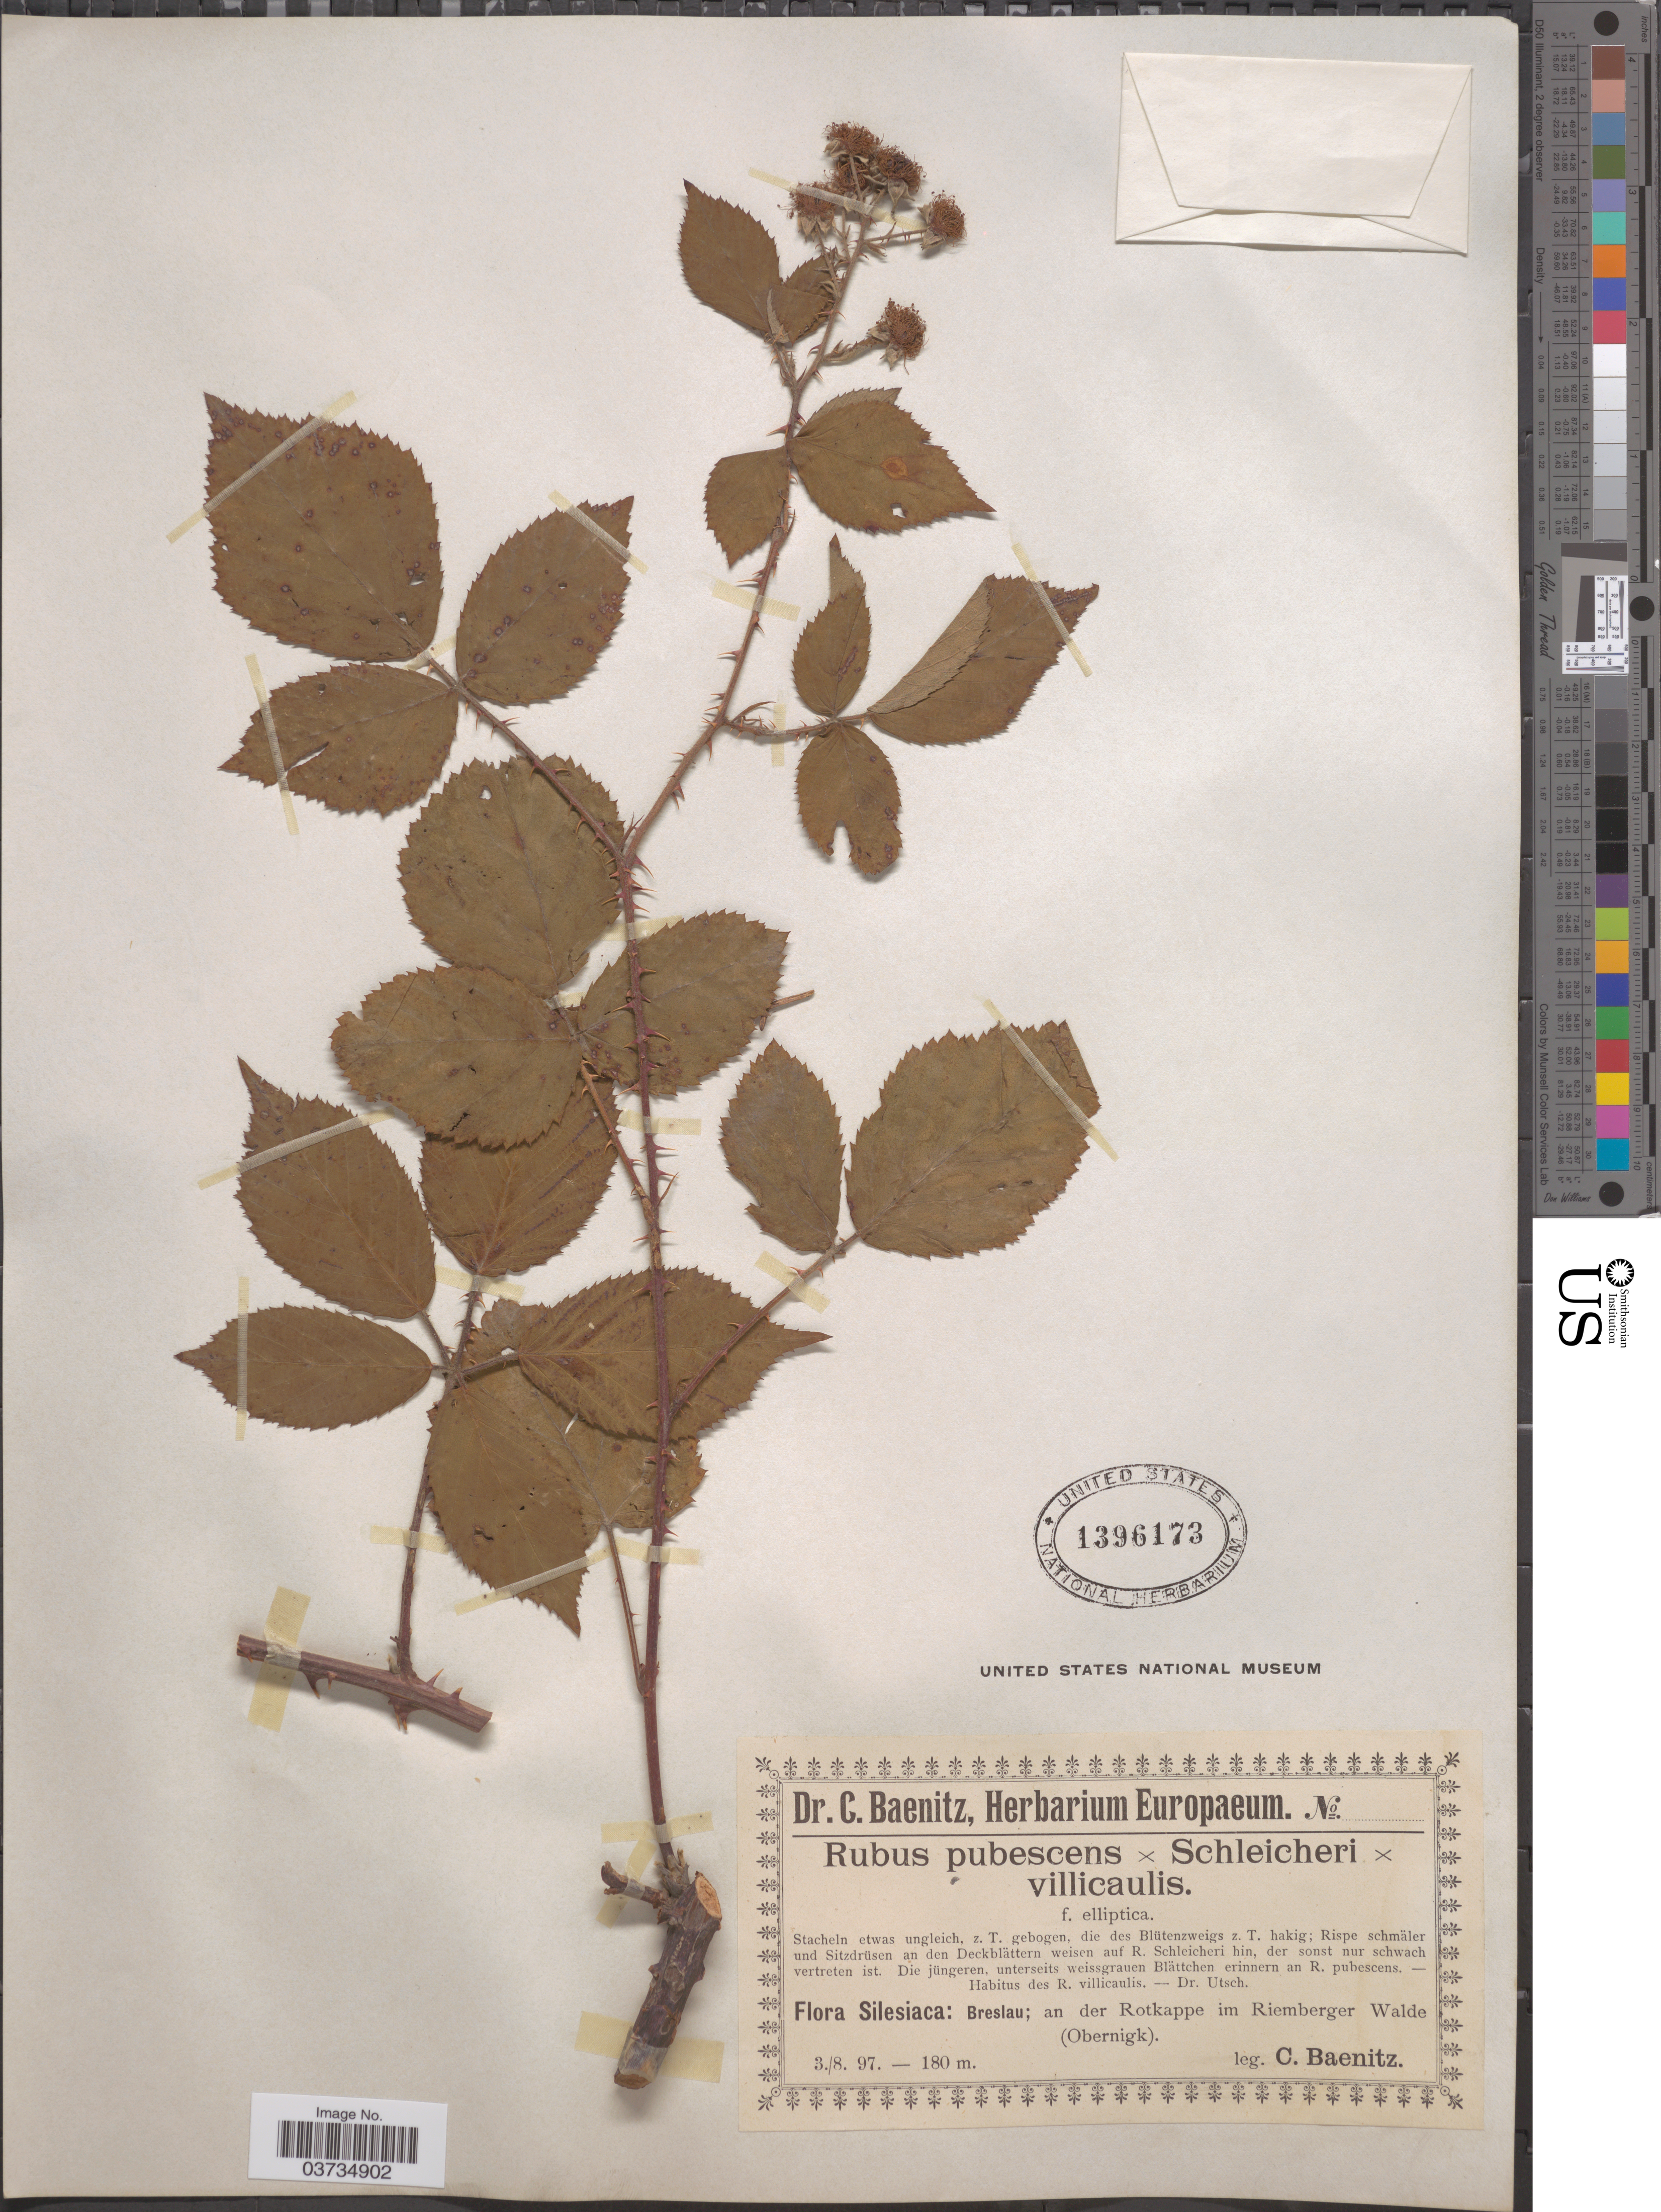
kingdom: Plantae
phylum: Tracheophyta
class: Magnoliopsida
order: Rosales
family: Rosaceae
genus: Rubus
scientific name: Rubus pubescens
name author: Raf.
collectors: C. G. Baenitz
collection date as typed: Transcribed d/m/y: 3/8/97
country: Poland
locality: Silesiaca: Breslau; an der Rotkappe im Riemberger Walde (Obernigk).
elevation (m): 180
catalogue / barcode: US 1396173